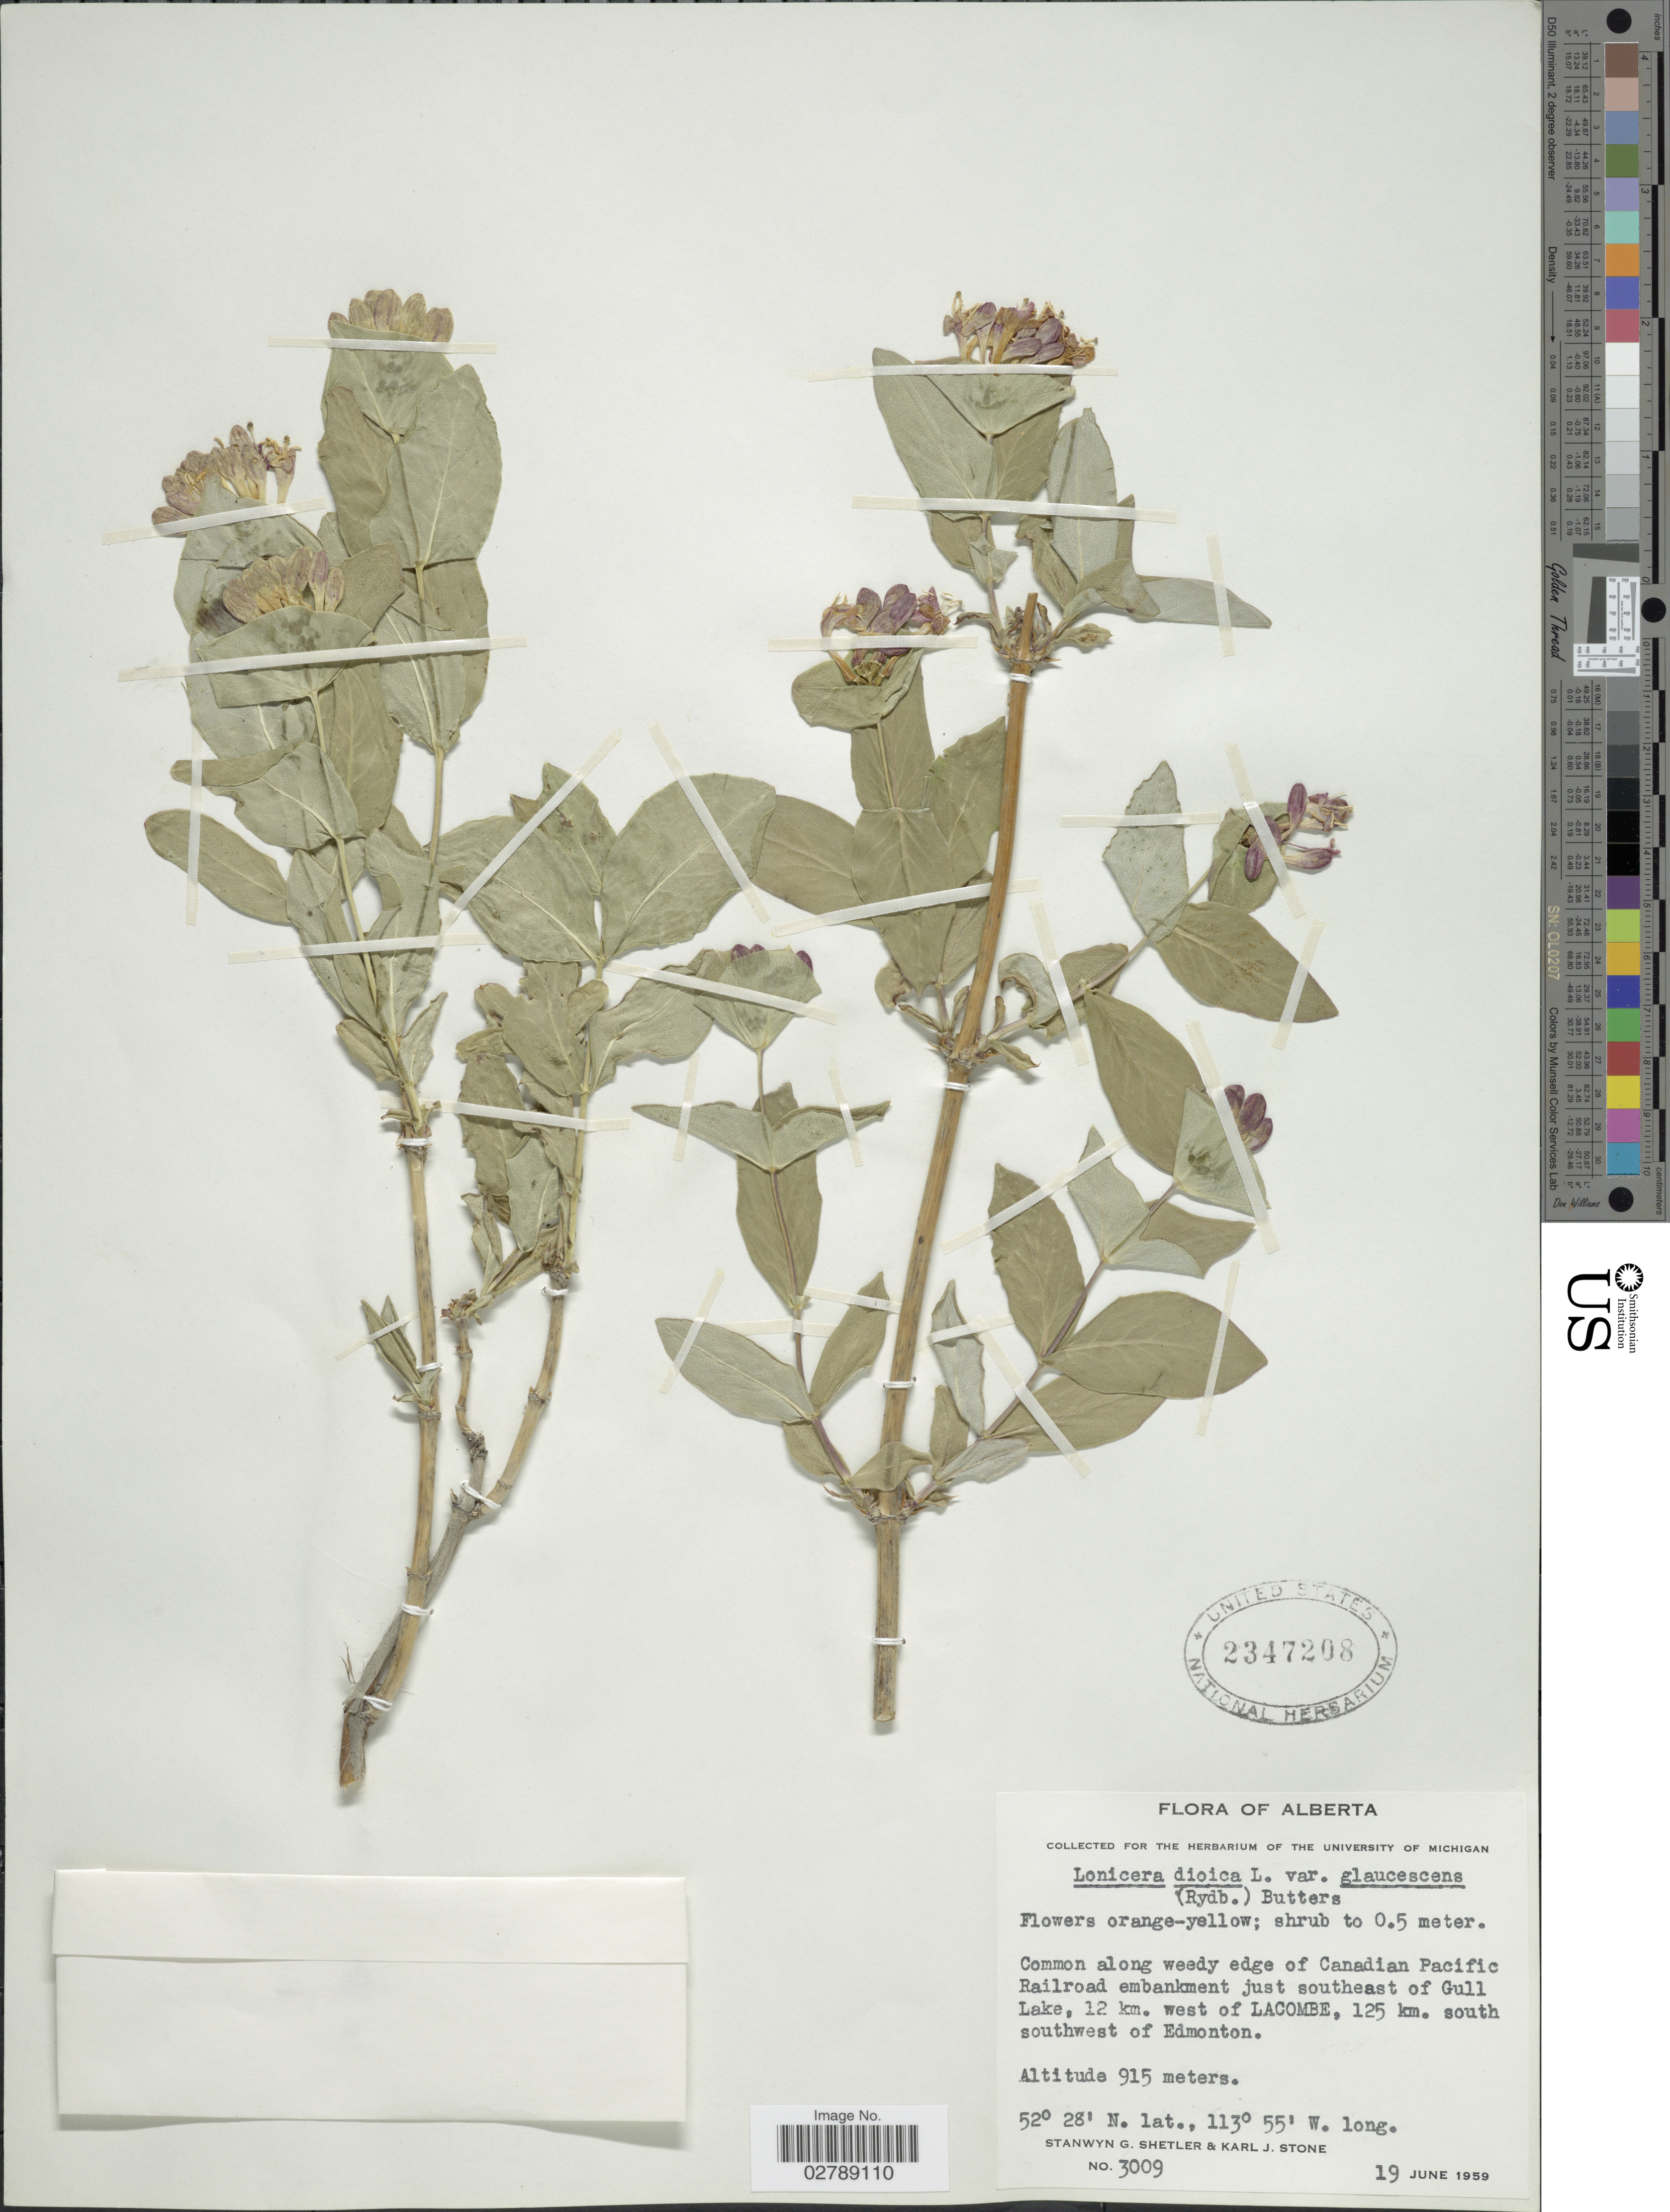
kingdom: Plantae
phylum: Tracheophyta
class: Magnoliopsida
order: Dipsacales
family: Caprifoliaceae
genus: Lonicera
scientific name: Lonicera dioica var. glaucescens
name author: (Rydb.) Butters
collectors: S. Shetler & K. J. Stone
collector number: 3009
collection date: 1959-06-19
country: Canada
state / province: Alberta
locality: Common along weedy edge of Canadian Pacific Railroad embankment just southeast of Gull Lake, 12 km. west of Lacombe, 125 km. south southwest of Edmonton.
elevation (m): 915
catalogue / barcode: US 2347208